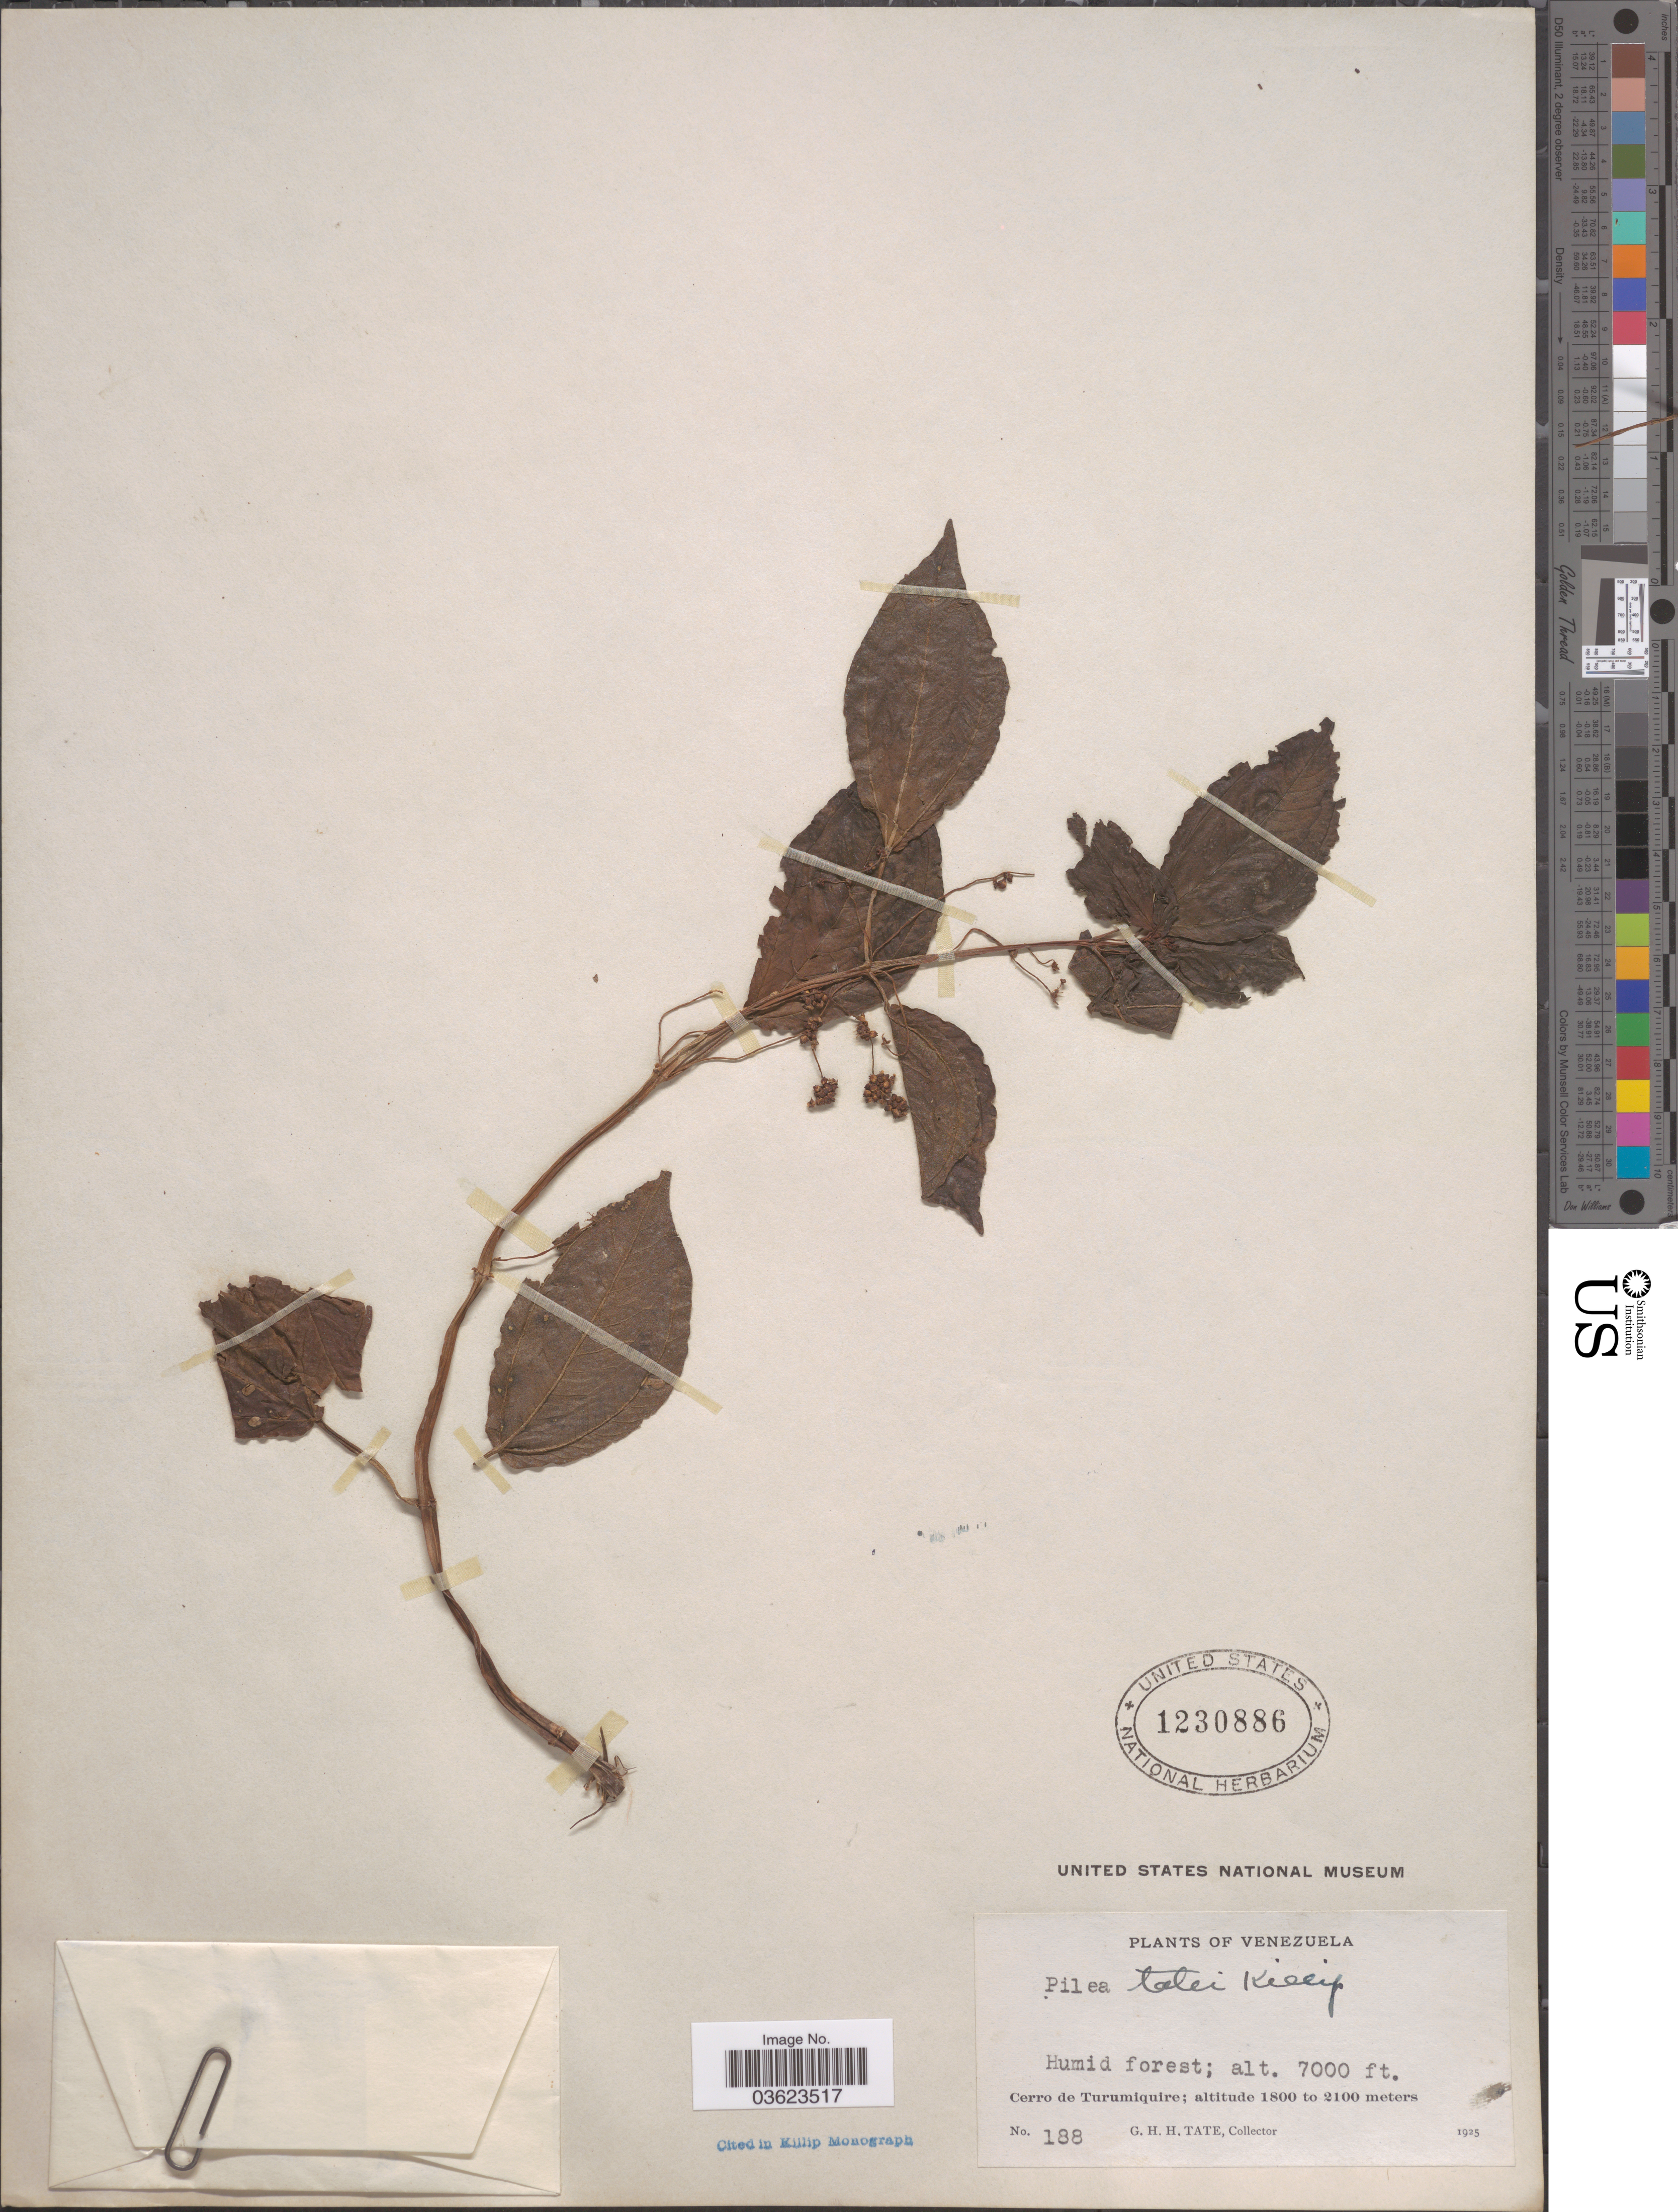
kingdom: Plantae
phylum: Tracheophyta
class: Magnoliopsida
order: Rosales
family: Urticaceae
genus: Pilea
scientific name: Pilea tatei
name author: Killip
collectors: G. H. H.Tate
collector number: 188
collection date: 1925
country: Venezuela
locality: Cerro de Turumiquire.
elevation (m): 2134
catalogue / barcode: US 1230886